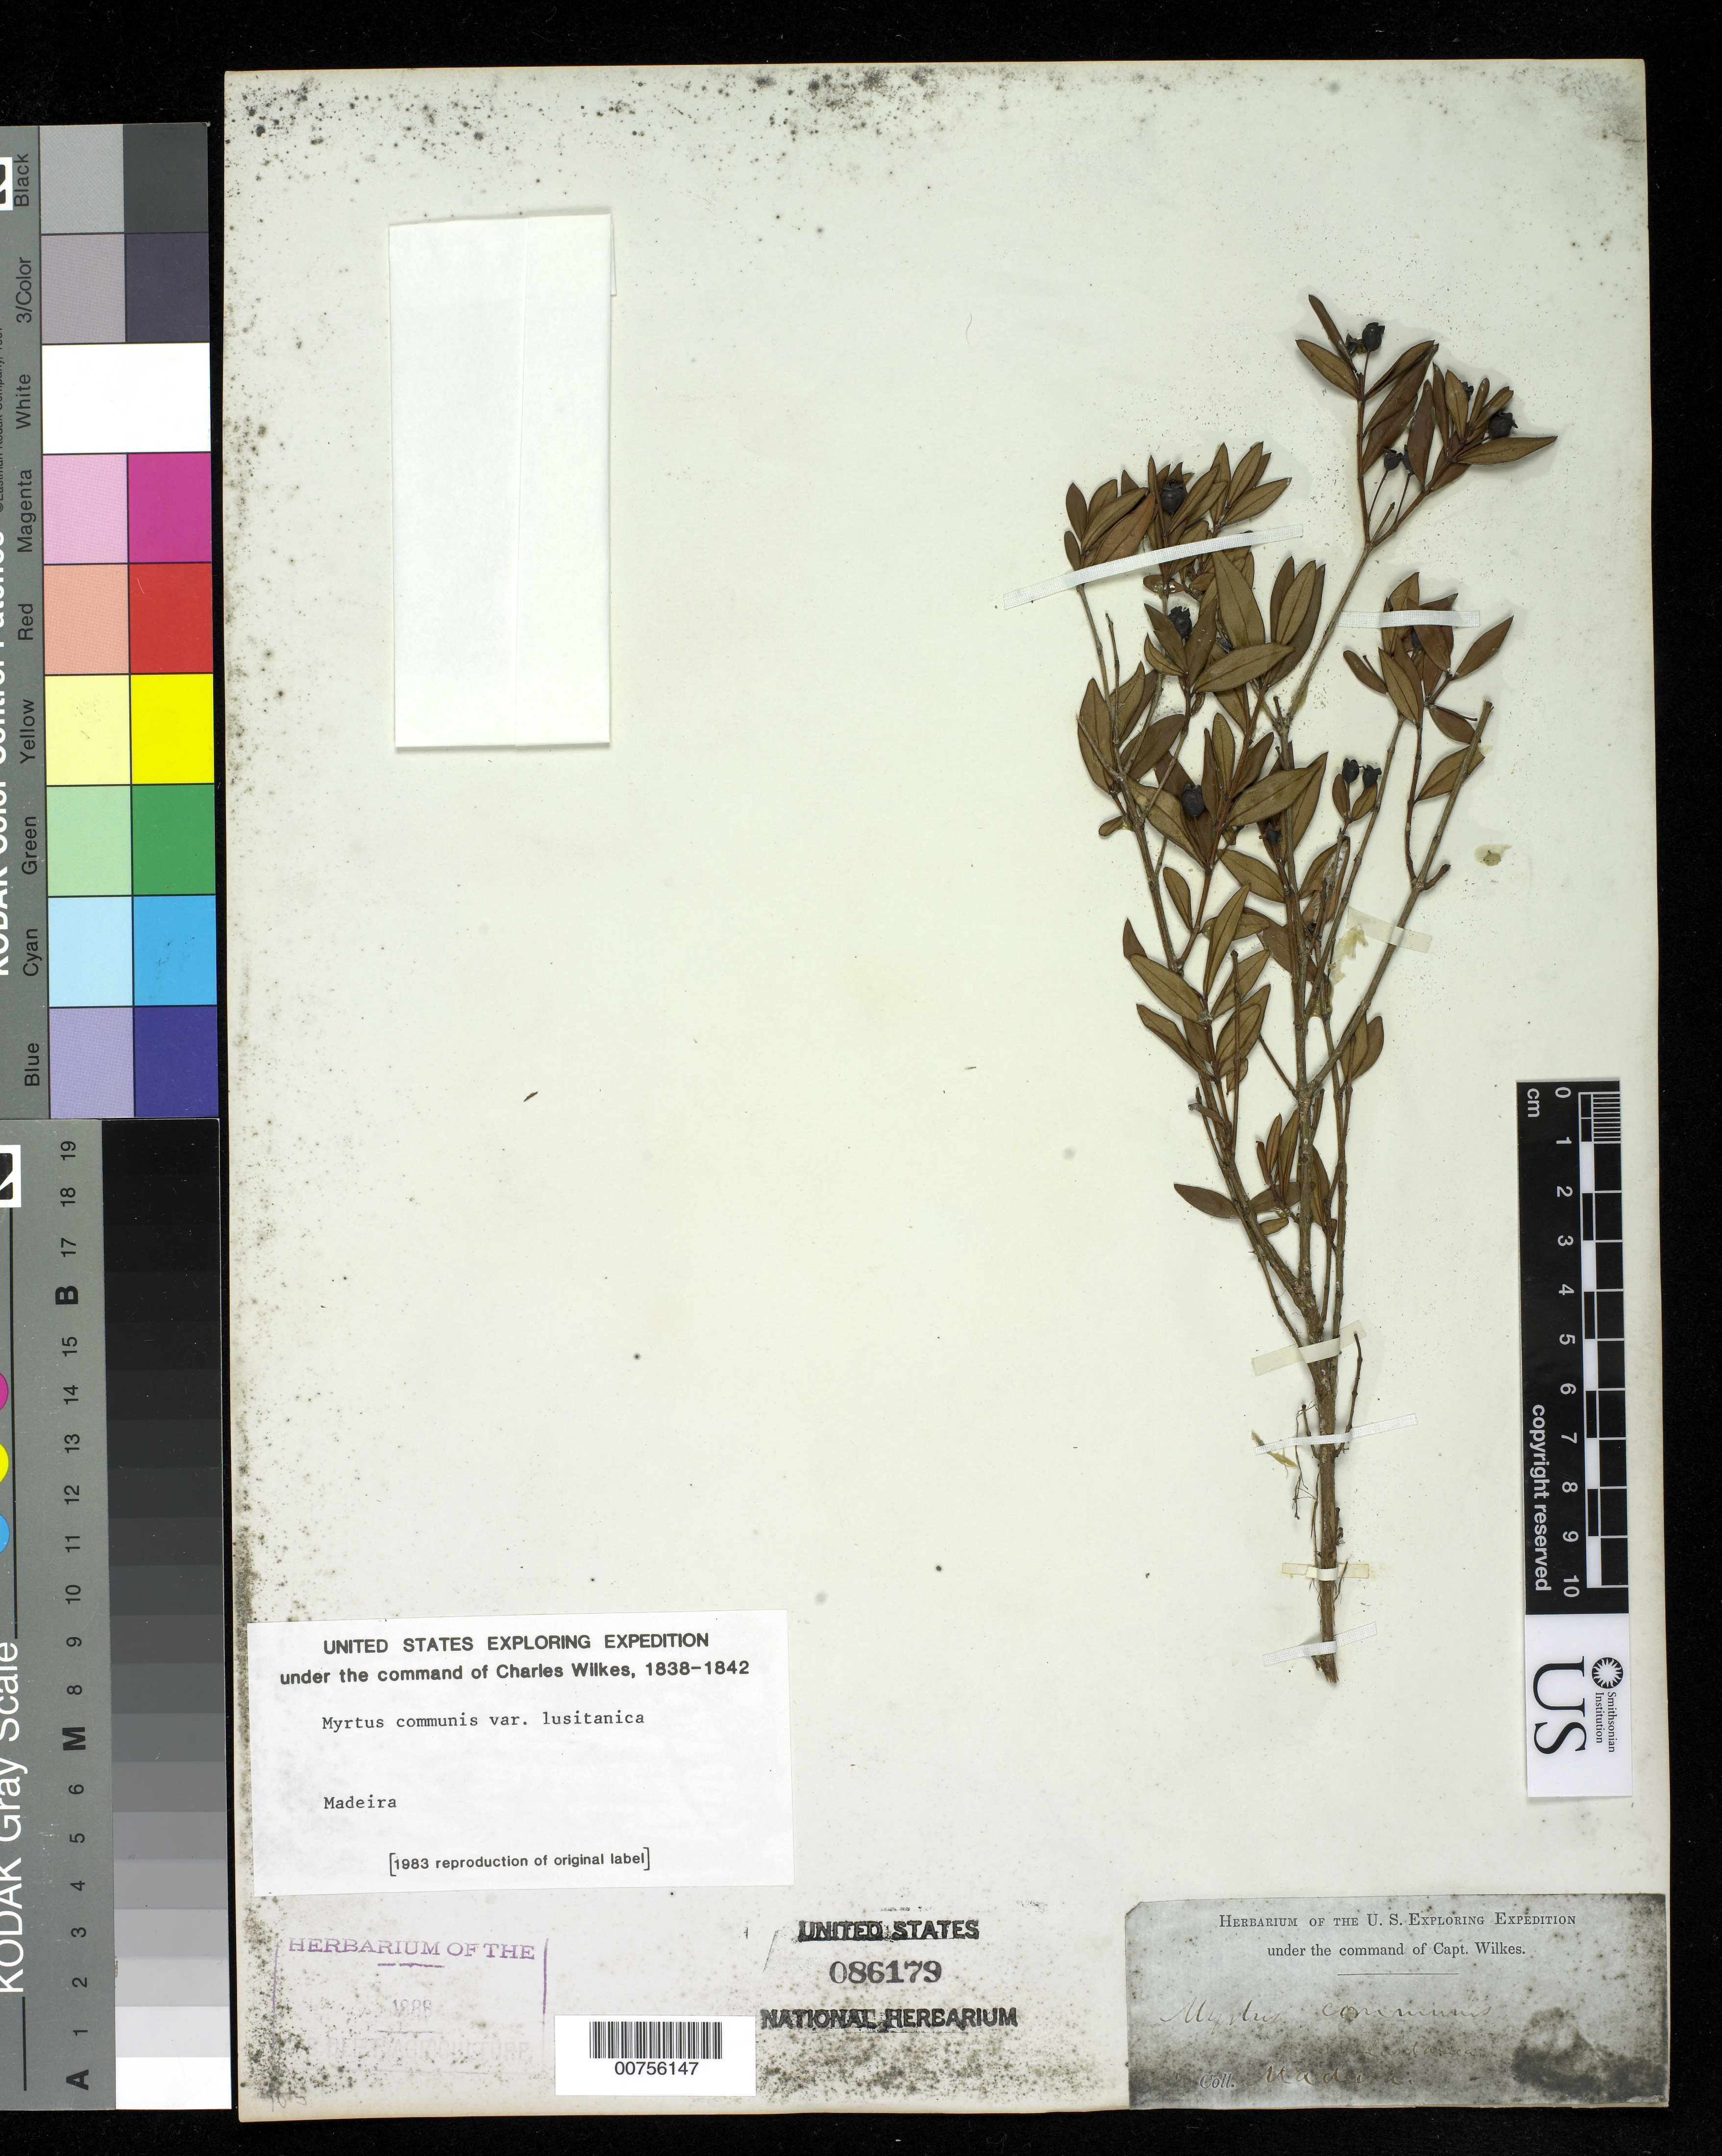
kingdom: Plantae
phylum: Tracheophyta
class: Magnoliopsida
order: Myrtales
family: Myrtaceae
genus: Myrtus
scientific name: Myrtus communis var. lusitanica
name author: Rouy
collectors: Wilkes Explor. Exped.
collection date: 1838/1842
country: Portugal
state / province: Madeira (Aut. Reg.)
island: Madeira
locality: Madeira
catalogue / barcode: US 86179